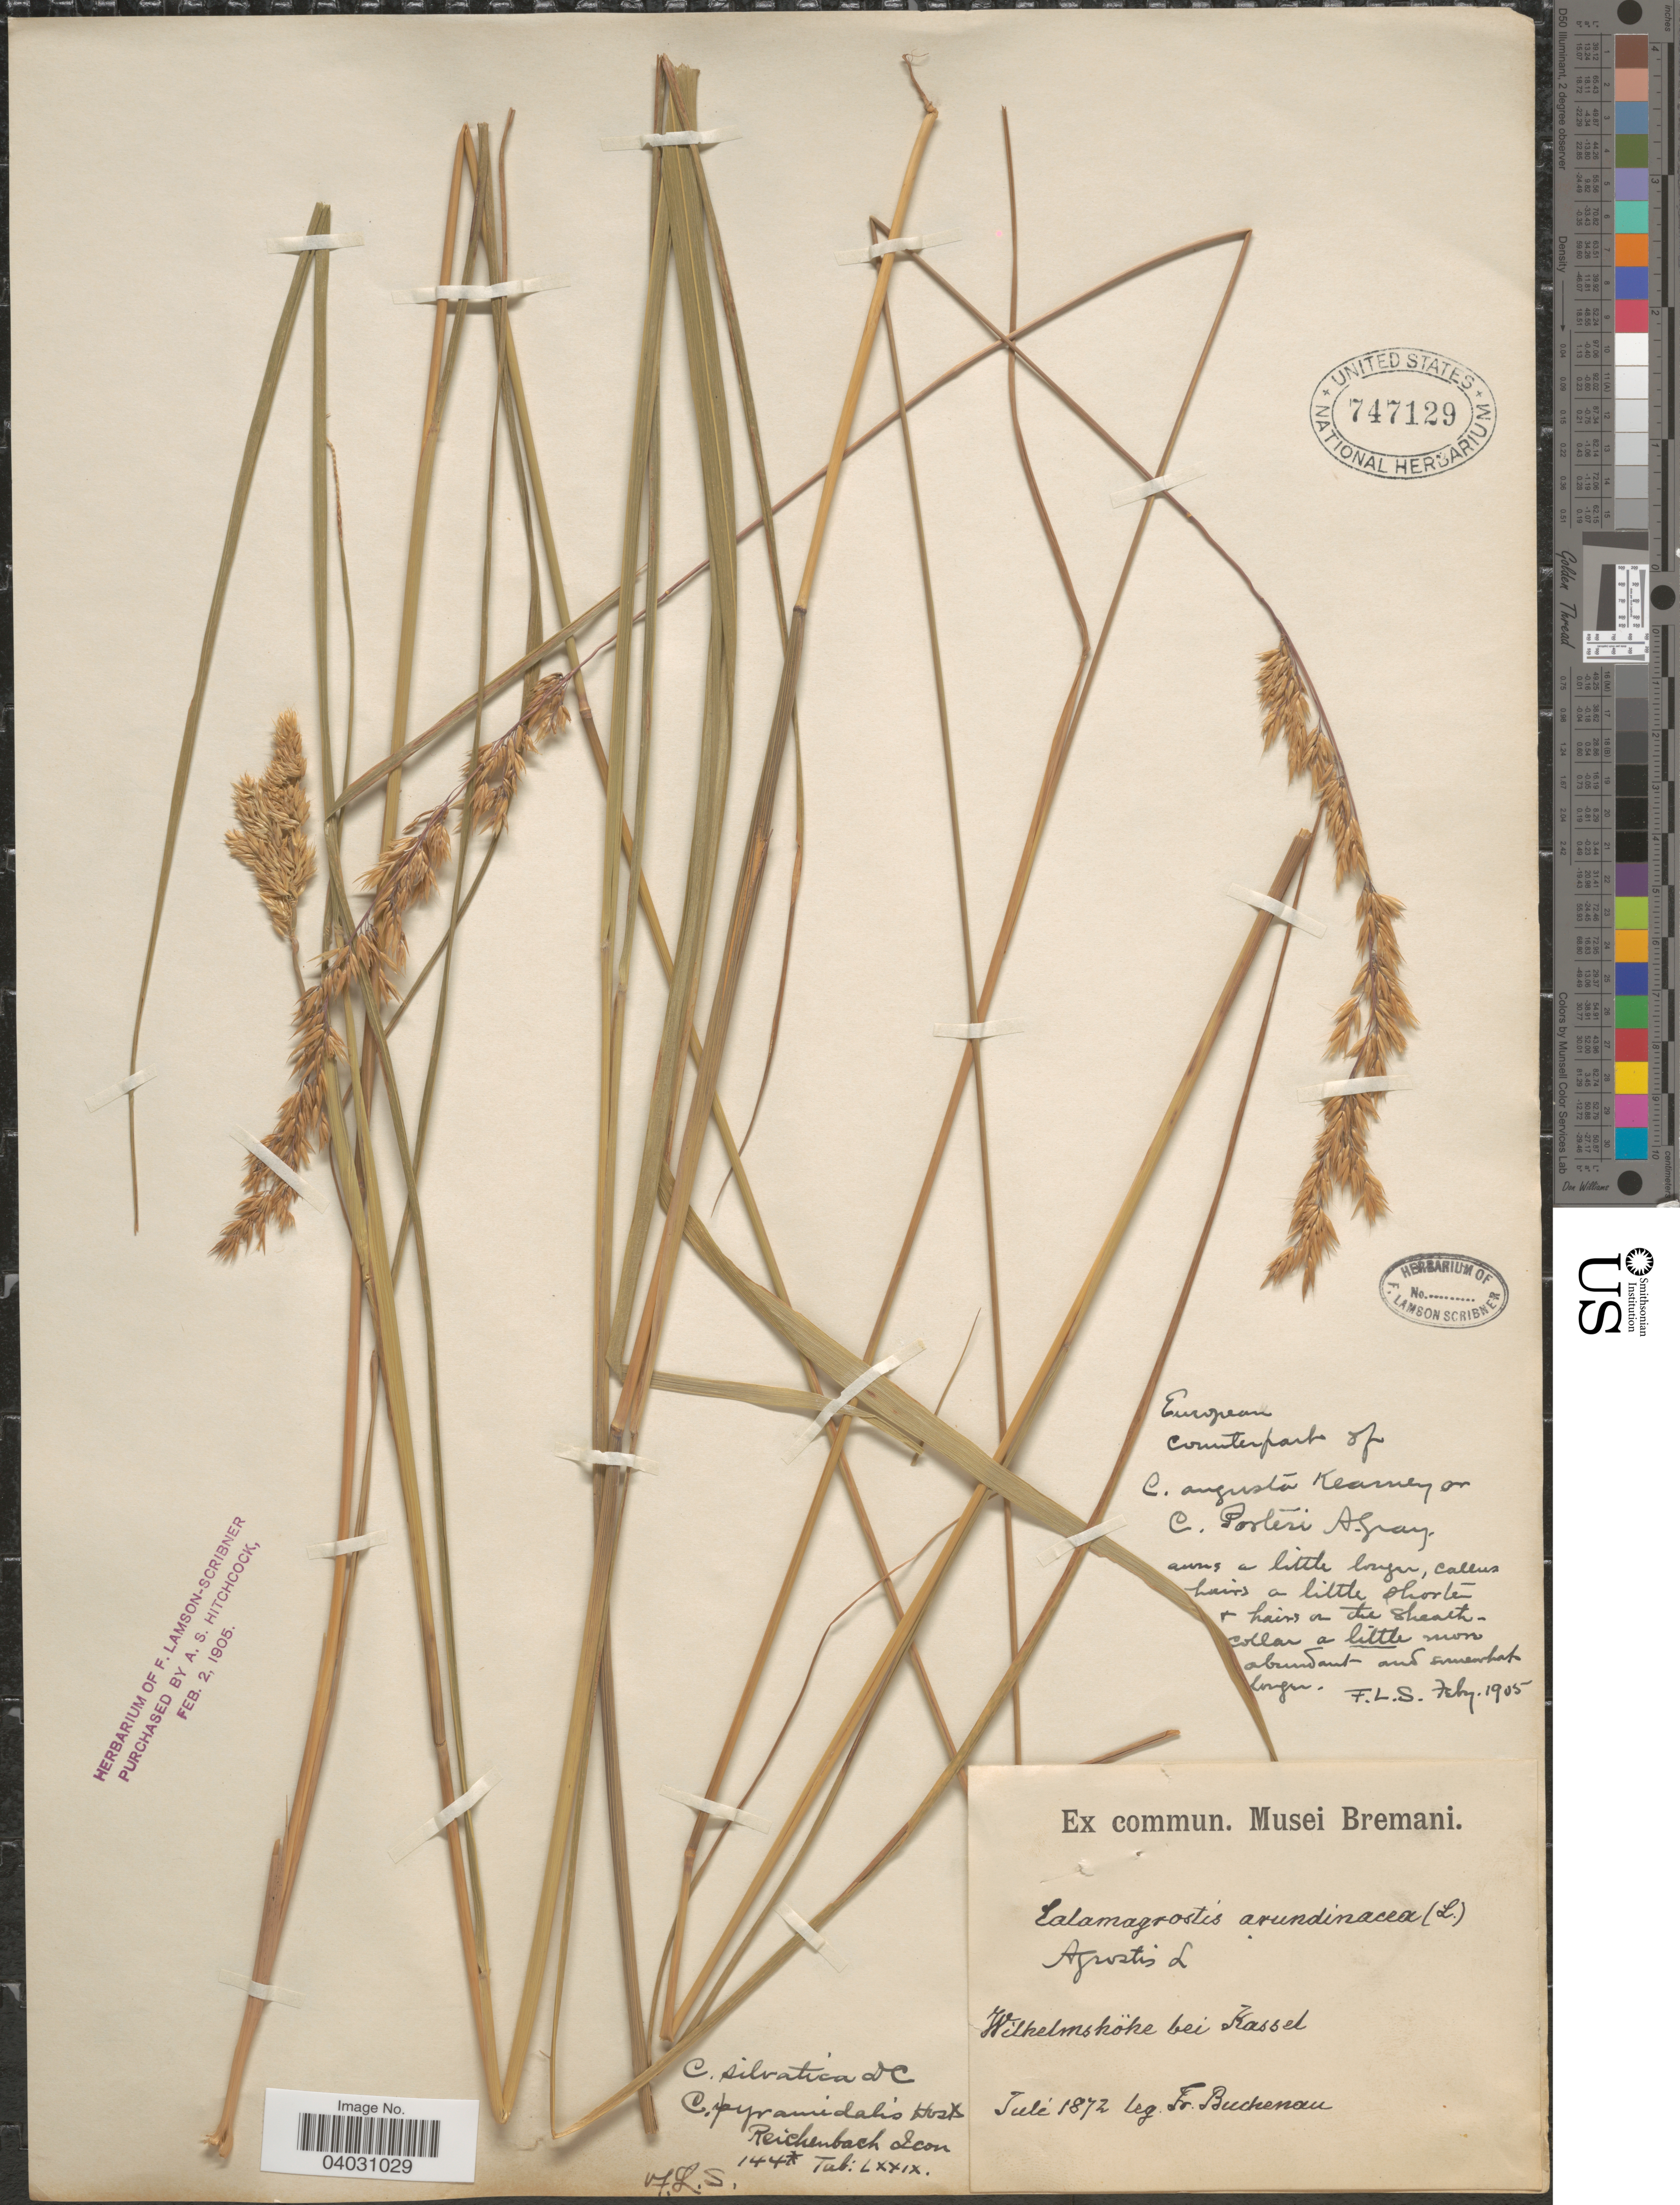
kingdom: Plantae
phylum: Tracheophyta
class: Liliopsida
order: Poales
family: Poaceae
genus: Calamagrostis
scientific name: Calamagrostis arundinacea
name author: (L.) Roth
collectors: F. Buchenau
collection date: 1872-07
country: Germany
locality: Wilhelmshöhe bei Kassel.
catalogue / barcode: US 747129